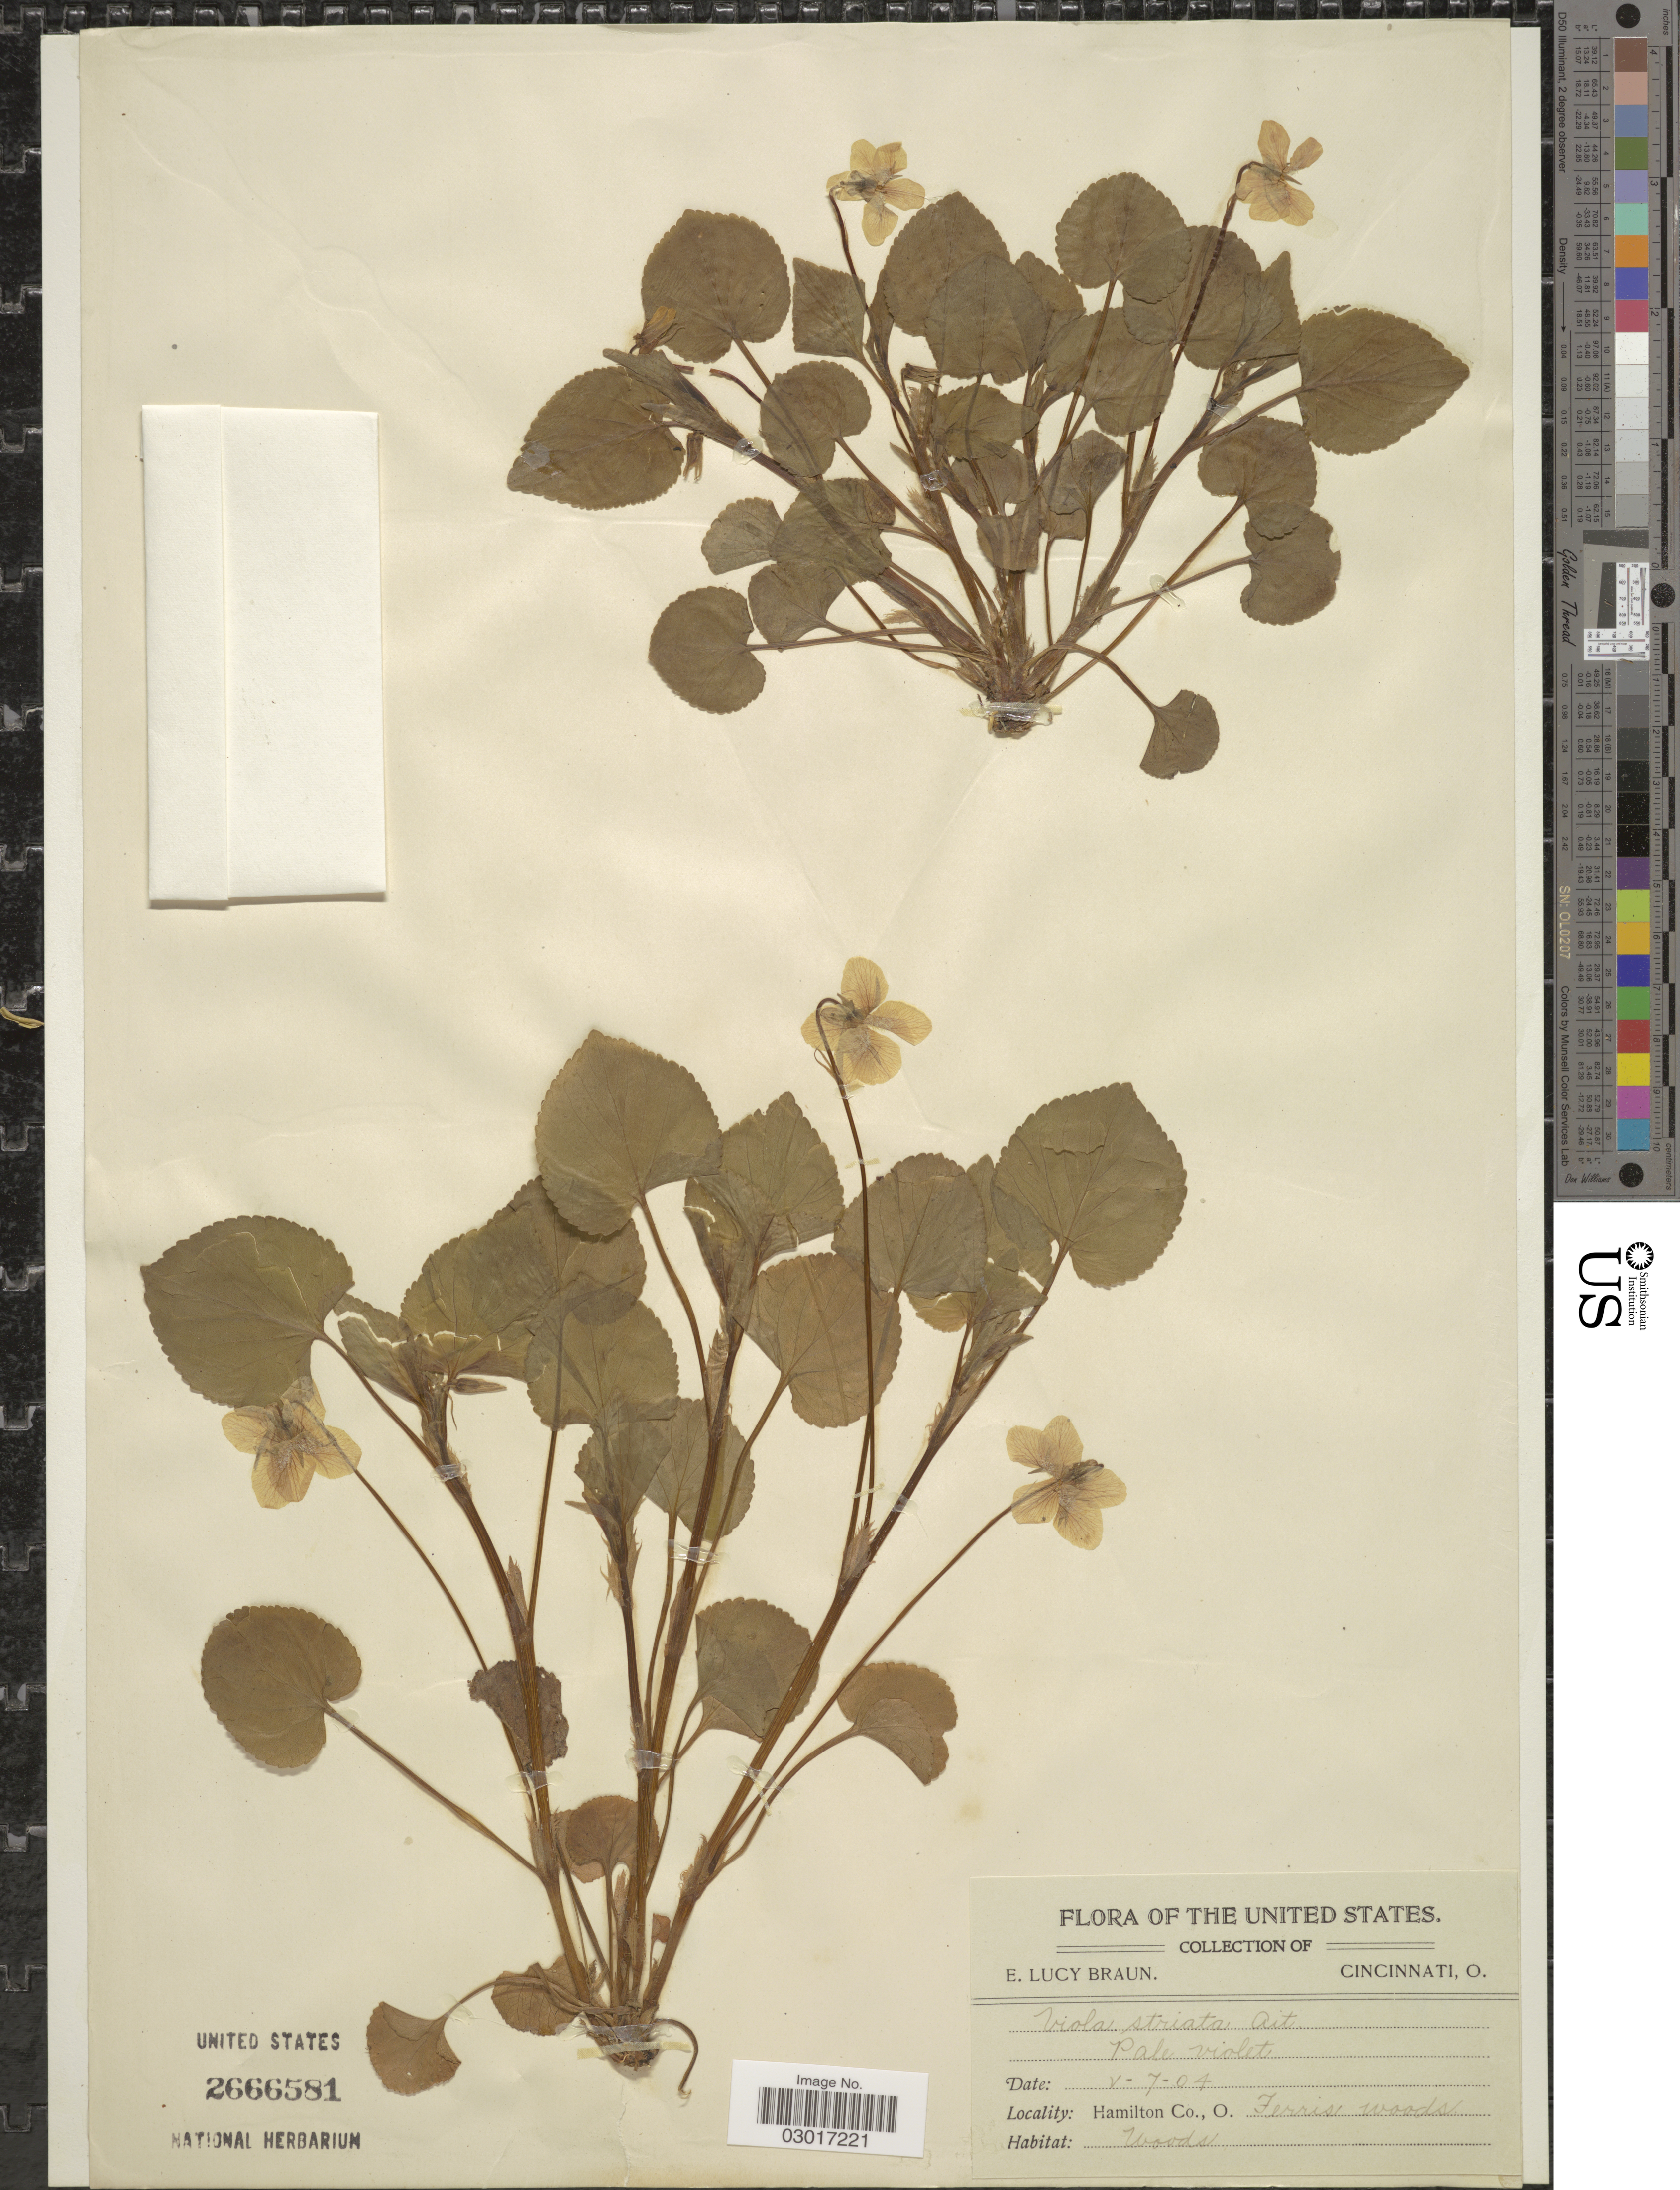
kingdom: Plantae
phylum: Tracheophyta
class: Magnoliopsida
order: Malpighiales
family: Violaceae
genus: Viola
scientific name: Viola striata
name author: Aiton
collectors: E. L. Braun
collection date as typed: Transcribed d/m/y: 7/5/4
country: United States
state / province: Ohio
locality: Hamilton Co., O. Ferris woods.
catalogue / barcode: US 2666581